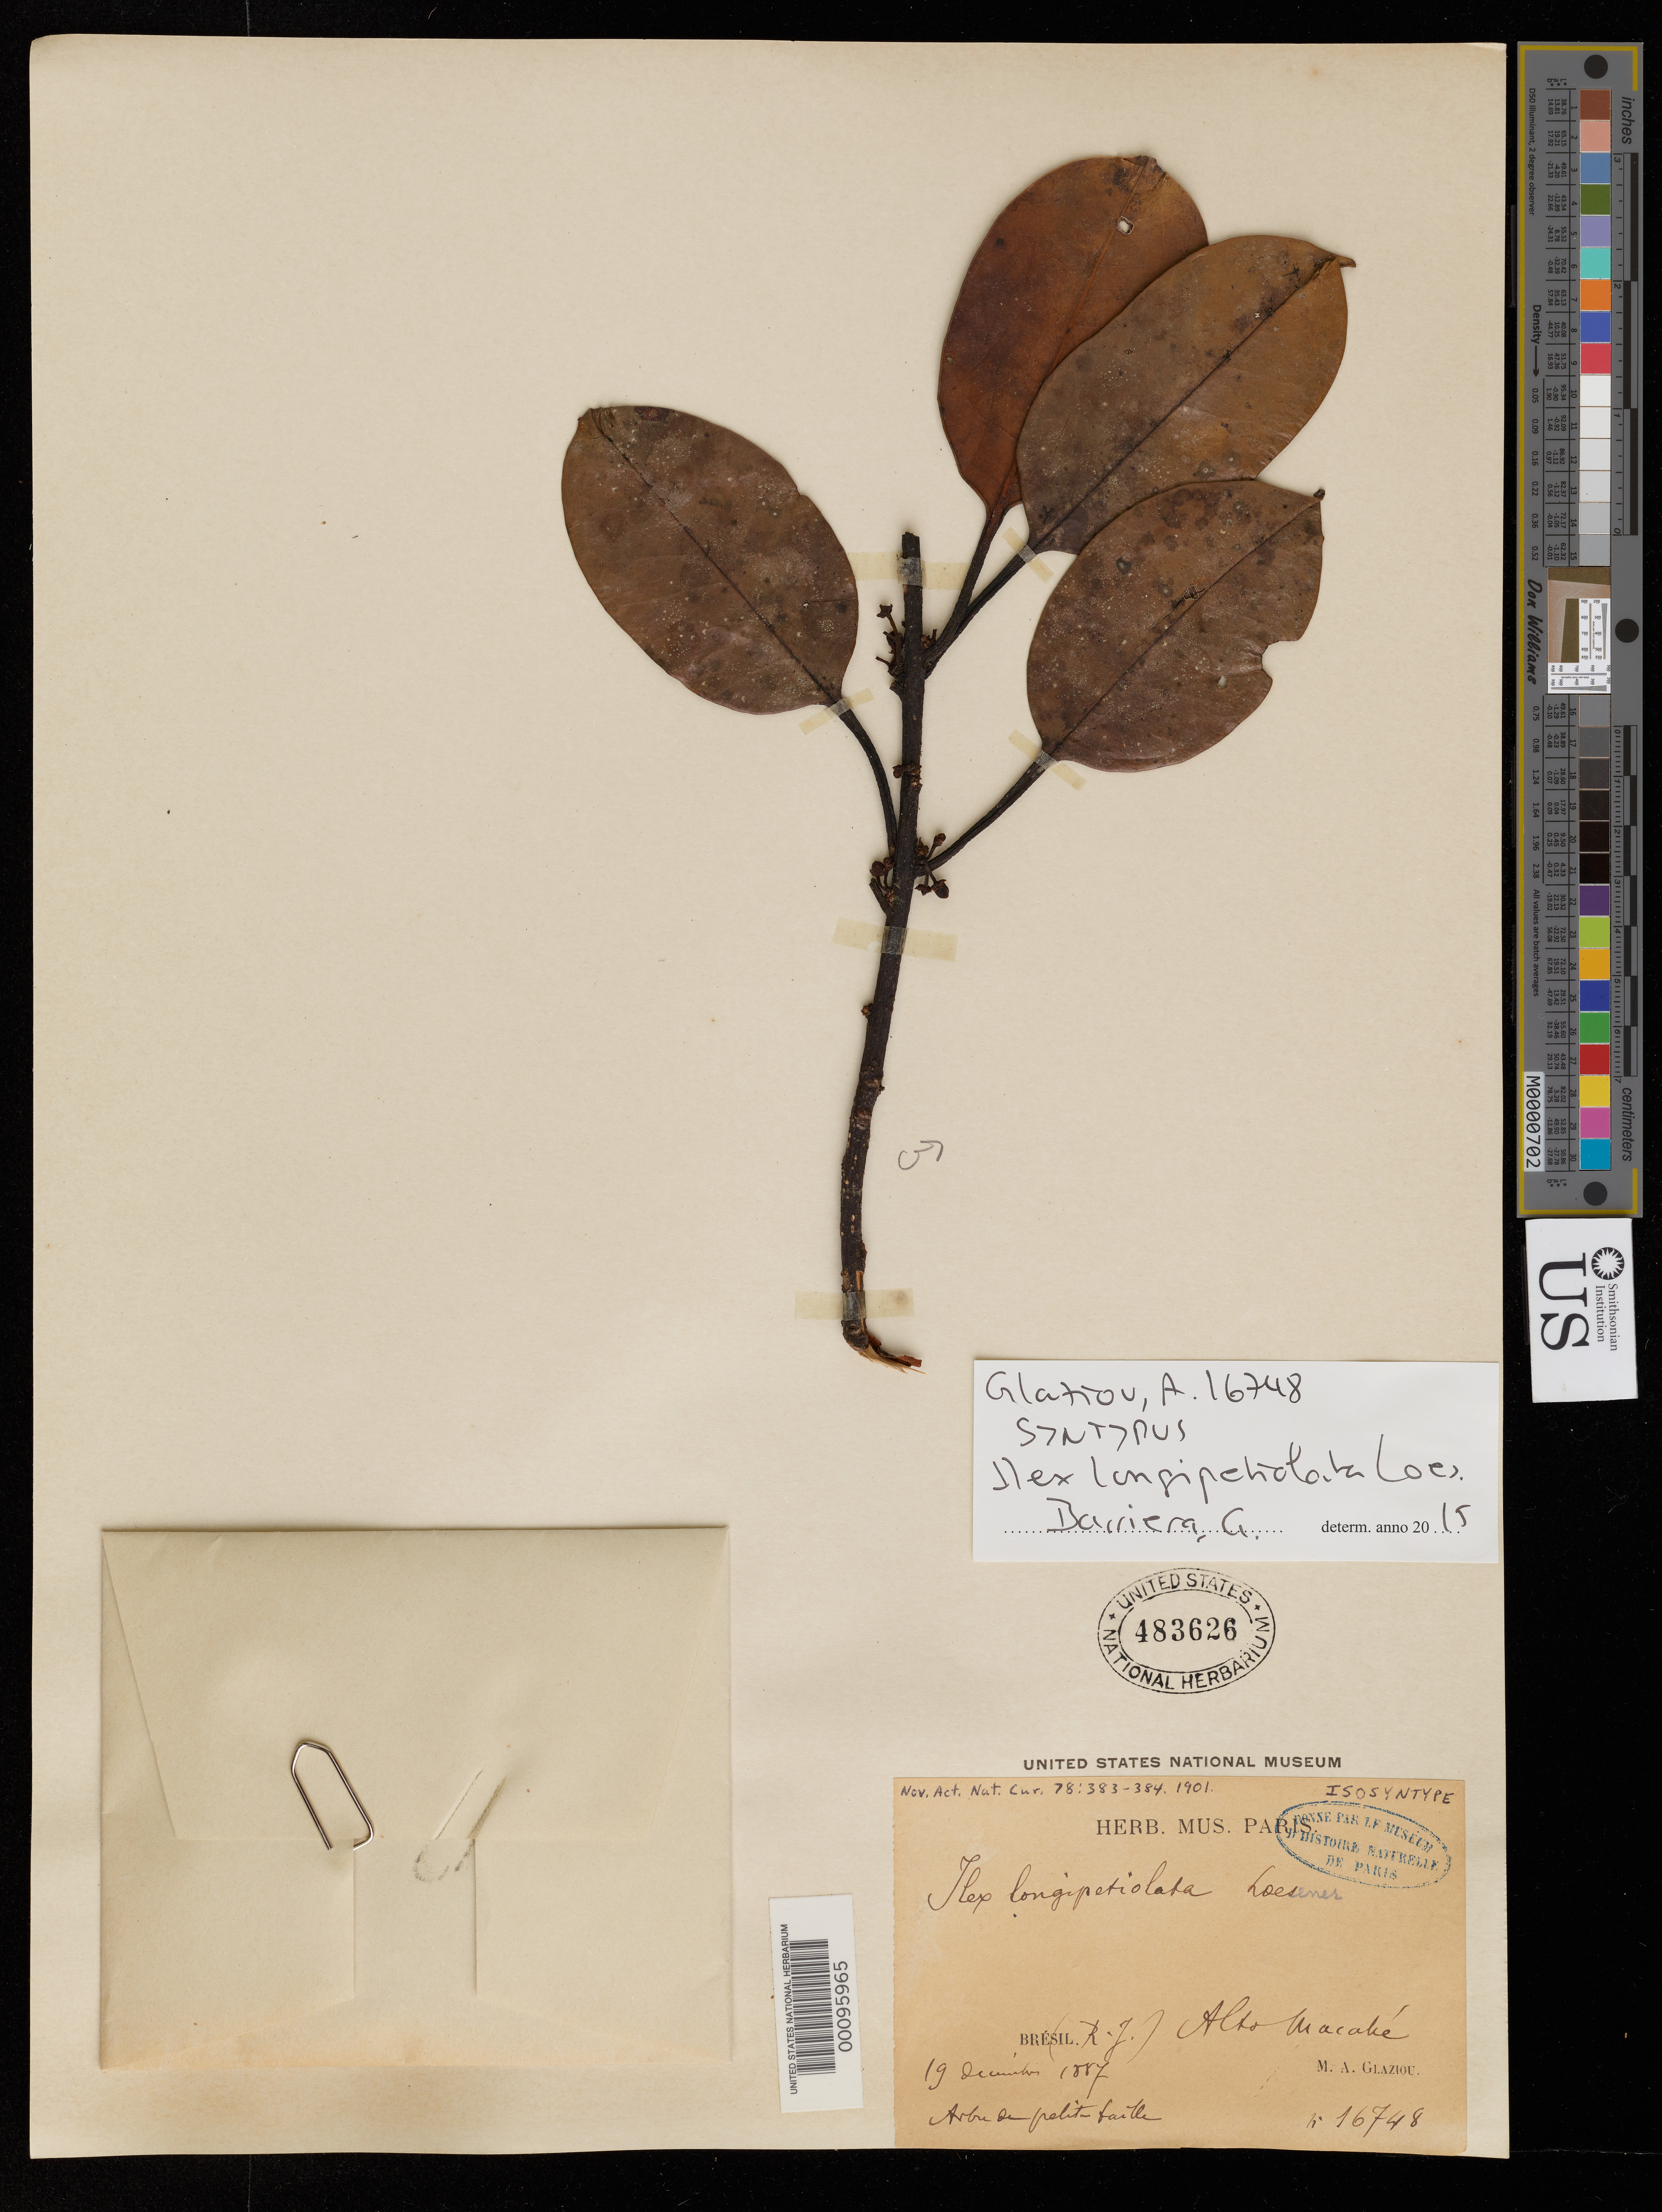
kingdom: Plantae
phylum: Tracheophyta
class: Magnoliopsida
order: Aquifoliales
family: Aquifoliaceae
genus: Ilex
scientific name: Ilex longipetiolata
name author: Loes.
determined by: Barriera, Gabrielle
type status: Isosyntype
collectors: A. F. M. Glaziou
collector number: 16748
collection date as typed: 19 Dec 1887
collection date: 1887-12-19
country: Brazil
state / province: Río de Janeiro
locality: Alto Macahe.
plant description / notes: Sheet label note from Barriera (det. 2015): Syntype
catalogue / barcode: US 483626